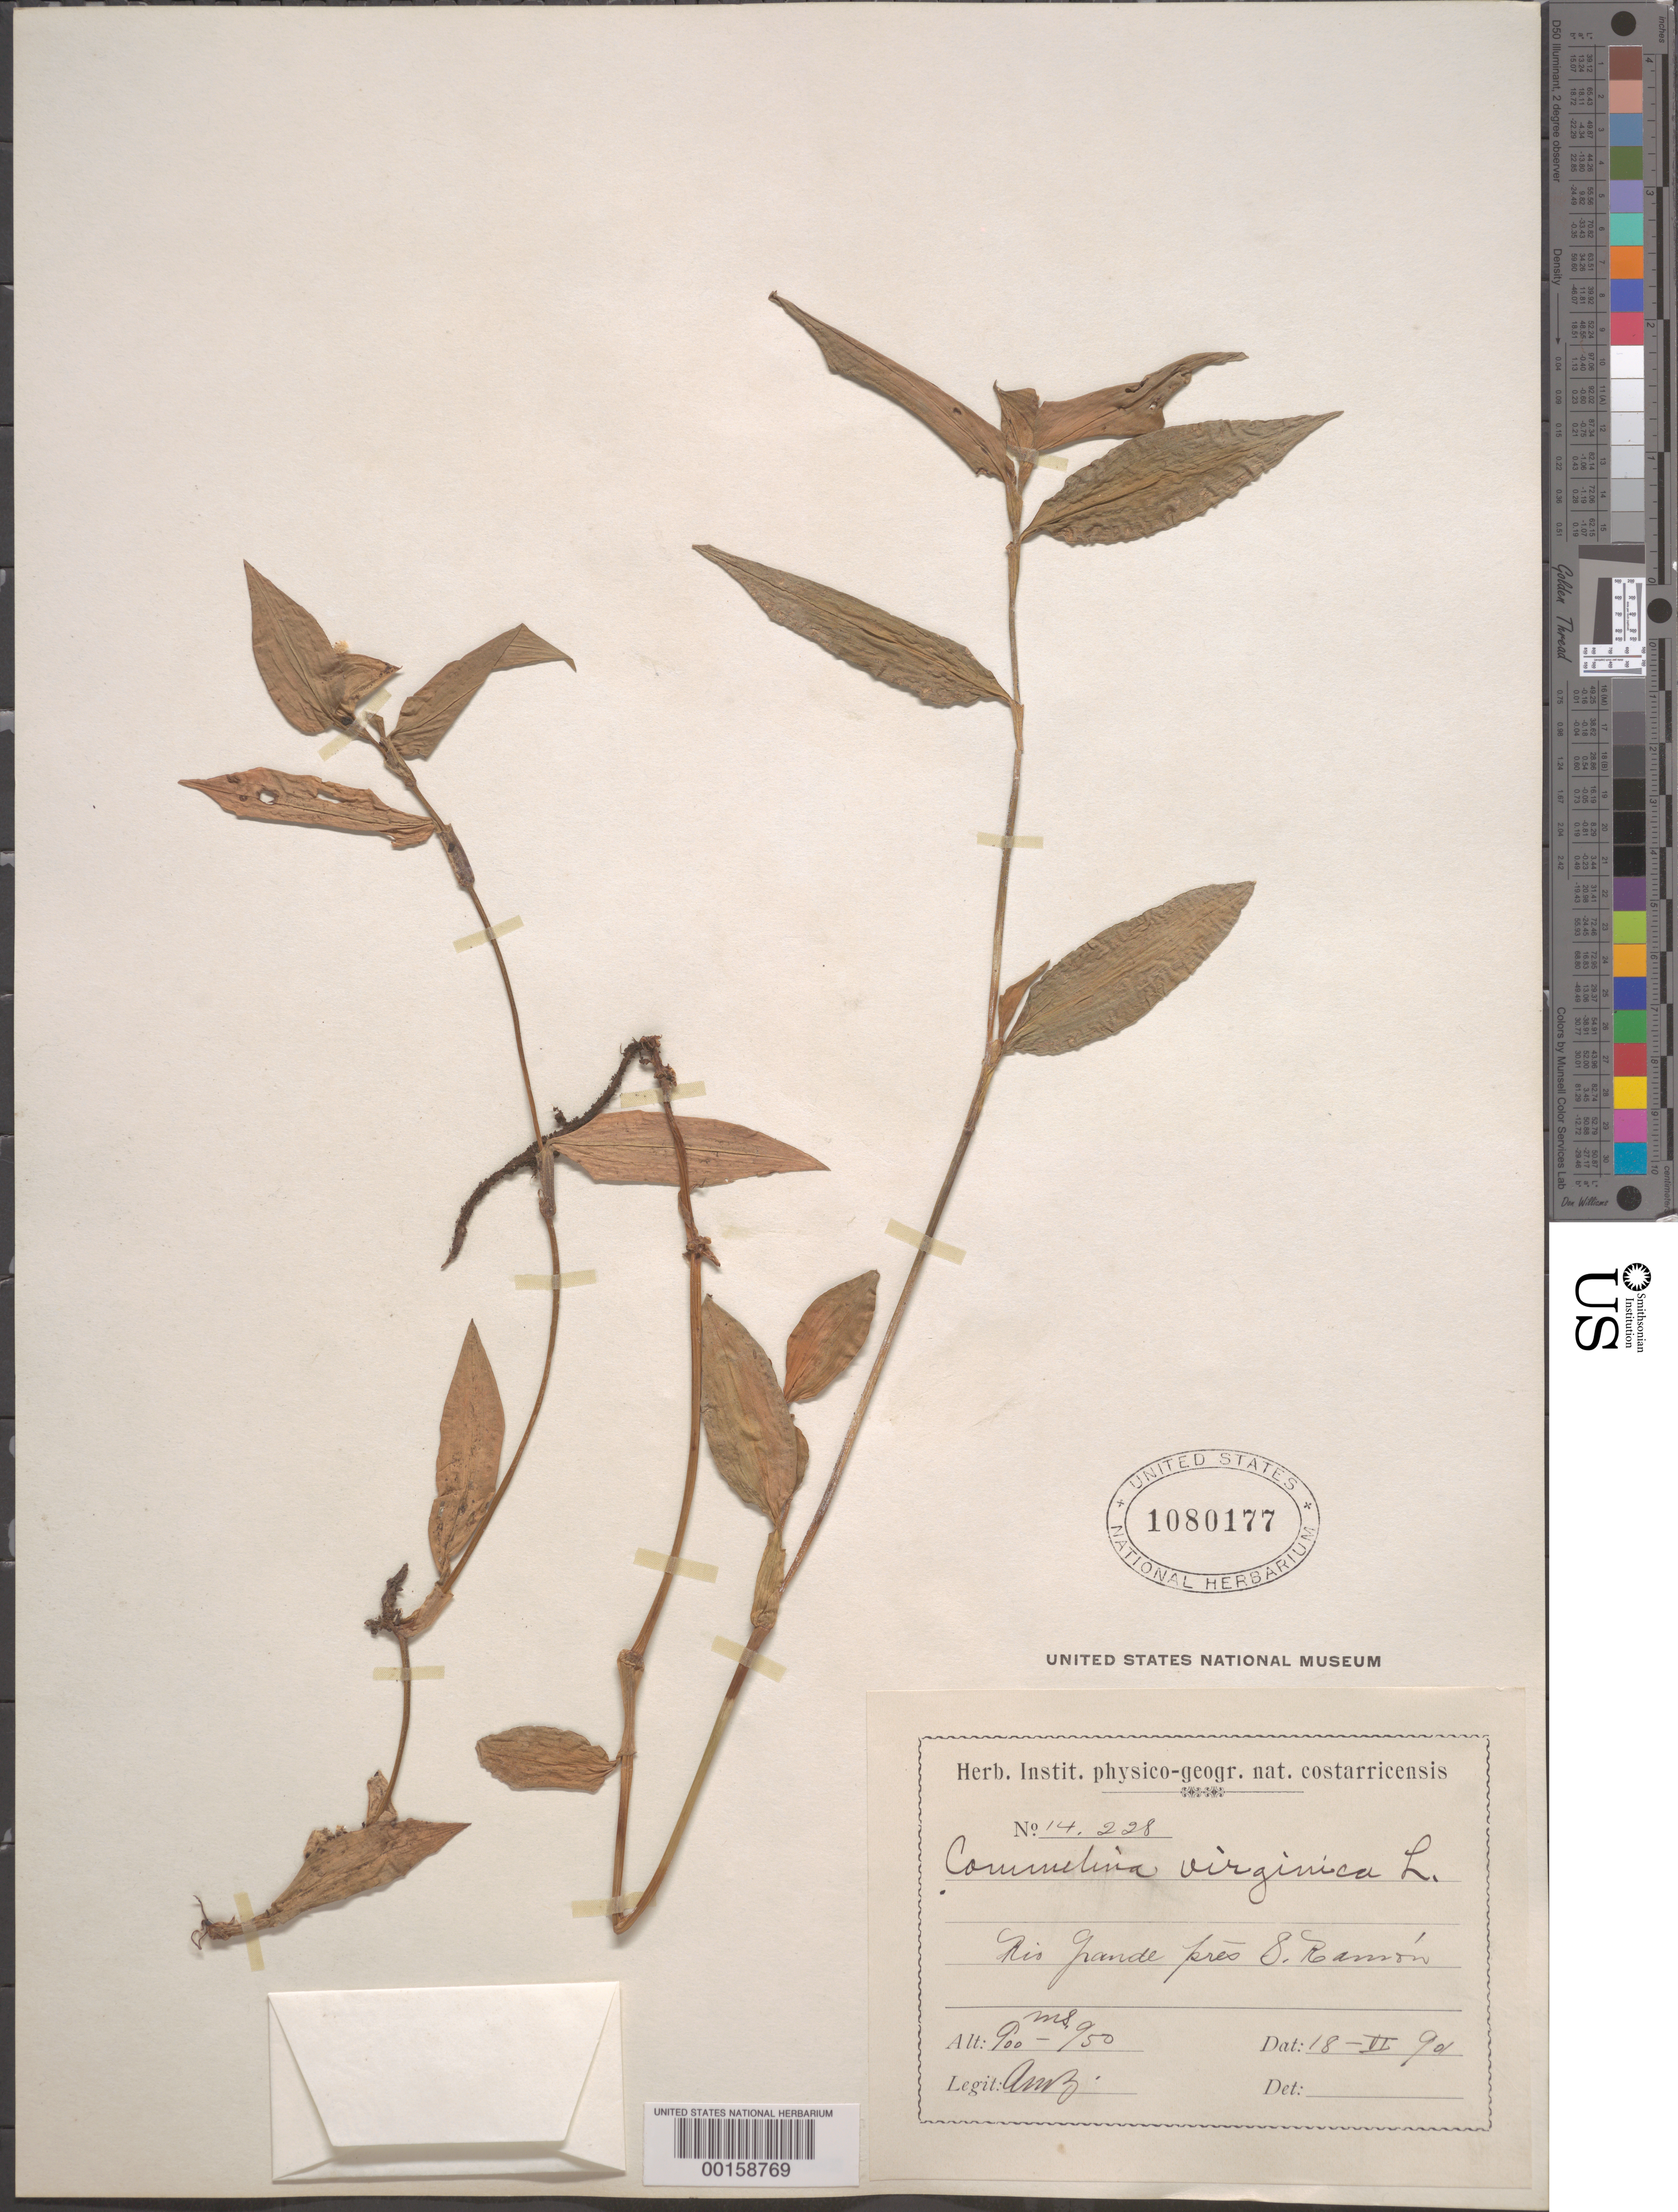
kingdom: Plantae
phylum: Tracheophyta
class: Liliopsida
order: Commelinales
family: Commelinaceae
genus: Commelina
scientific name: Commelina erecta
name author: L.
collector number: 14.228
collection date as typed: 18 Jun 1901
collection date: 1901-06-18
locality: Rio grande near s. ramon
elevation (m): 900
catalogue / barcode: US 1080177